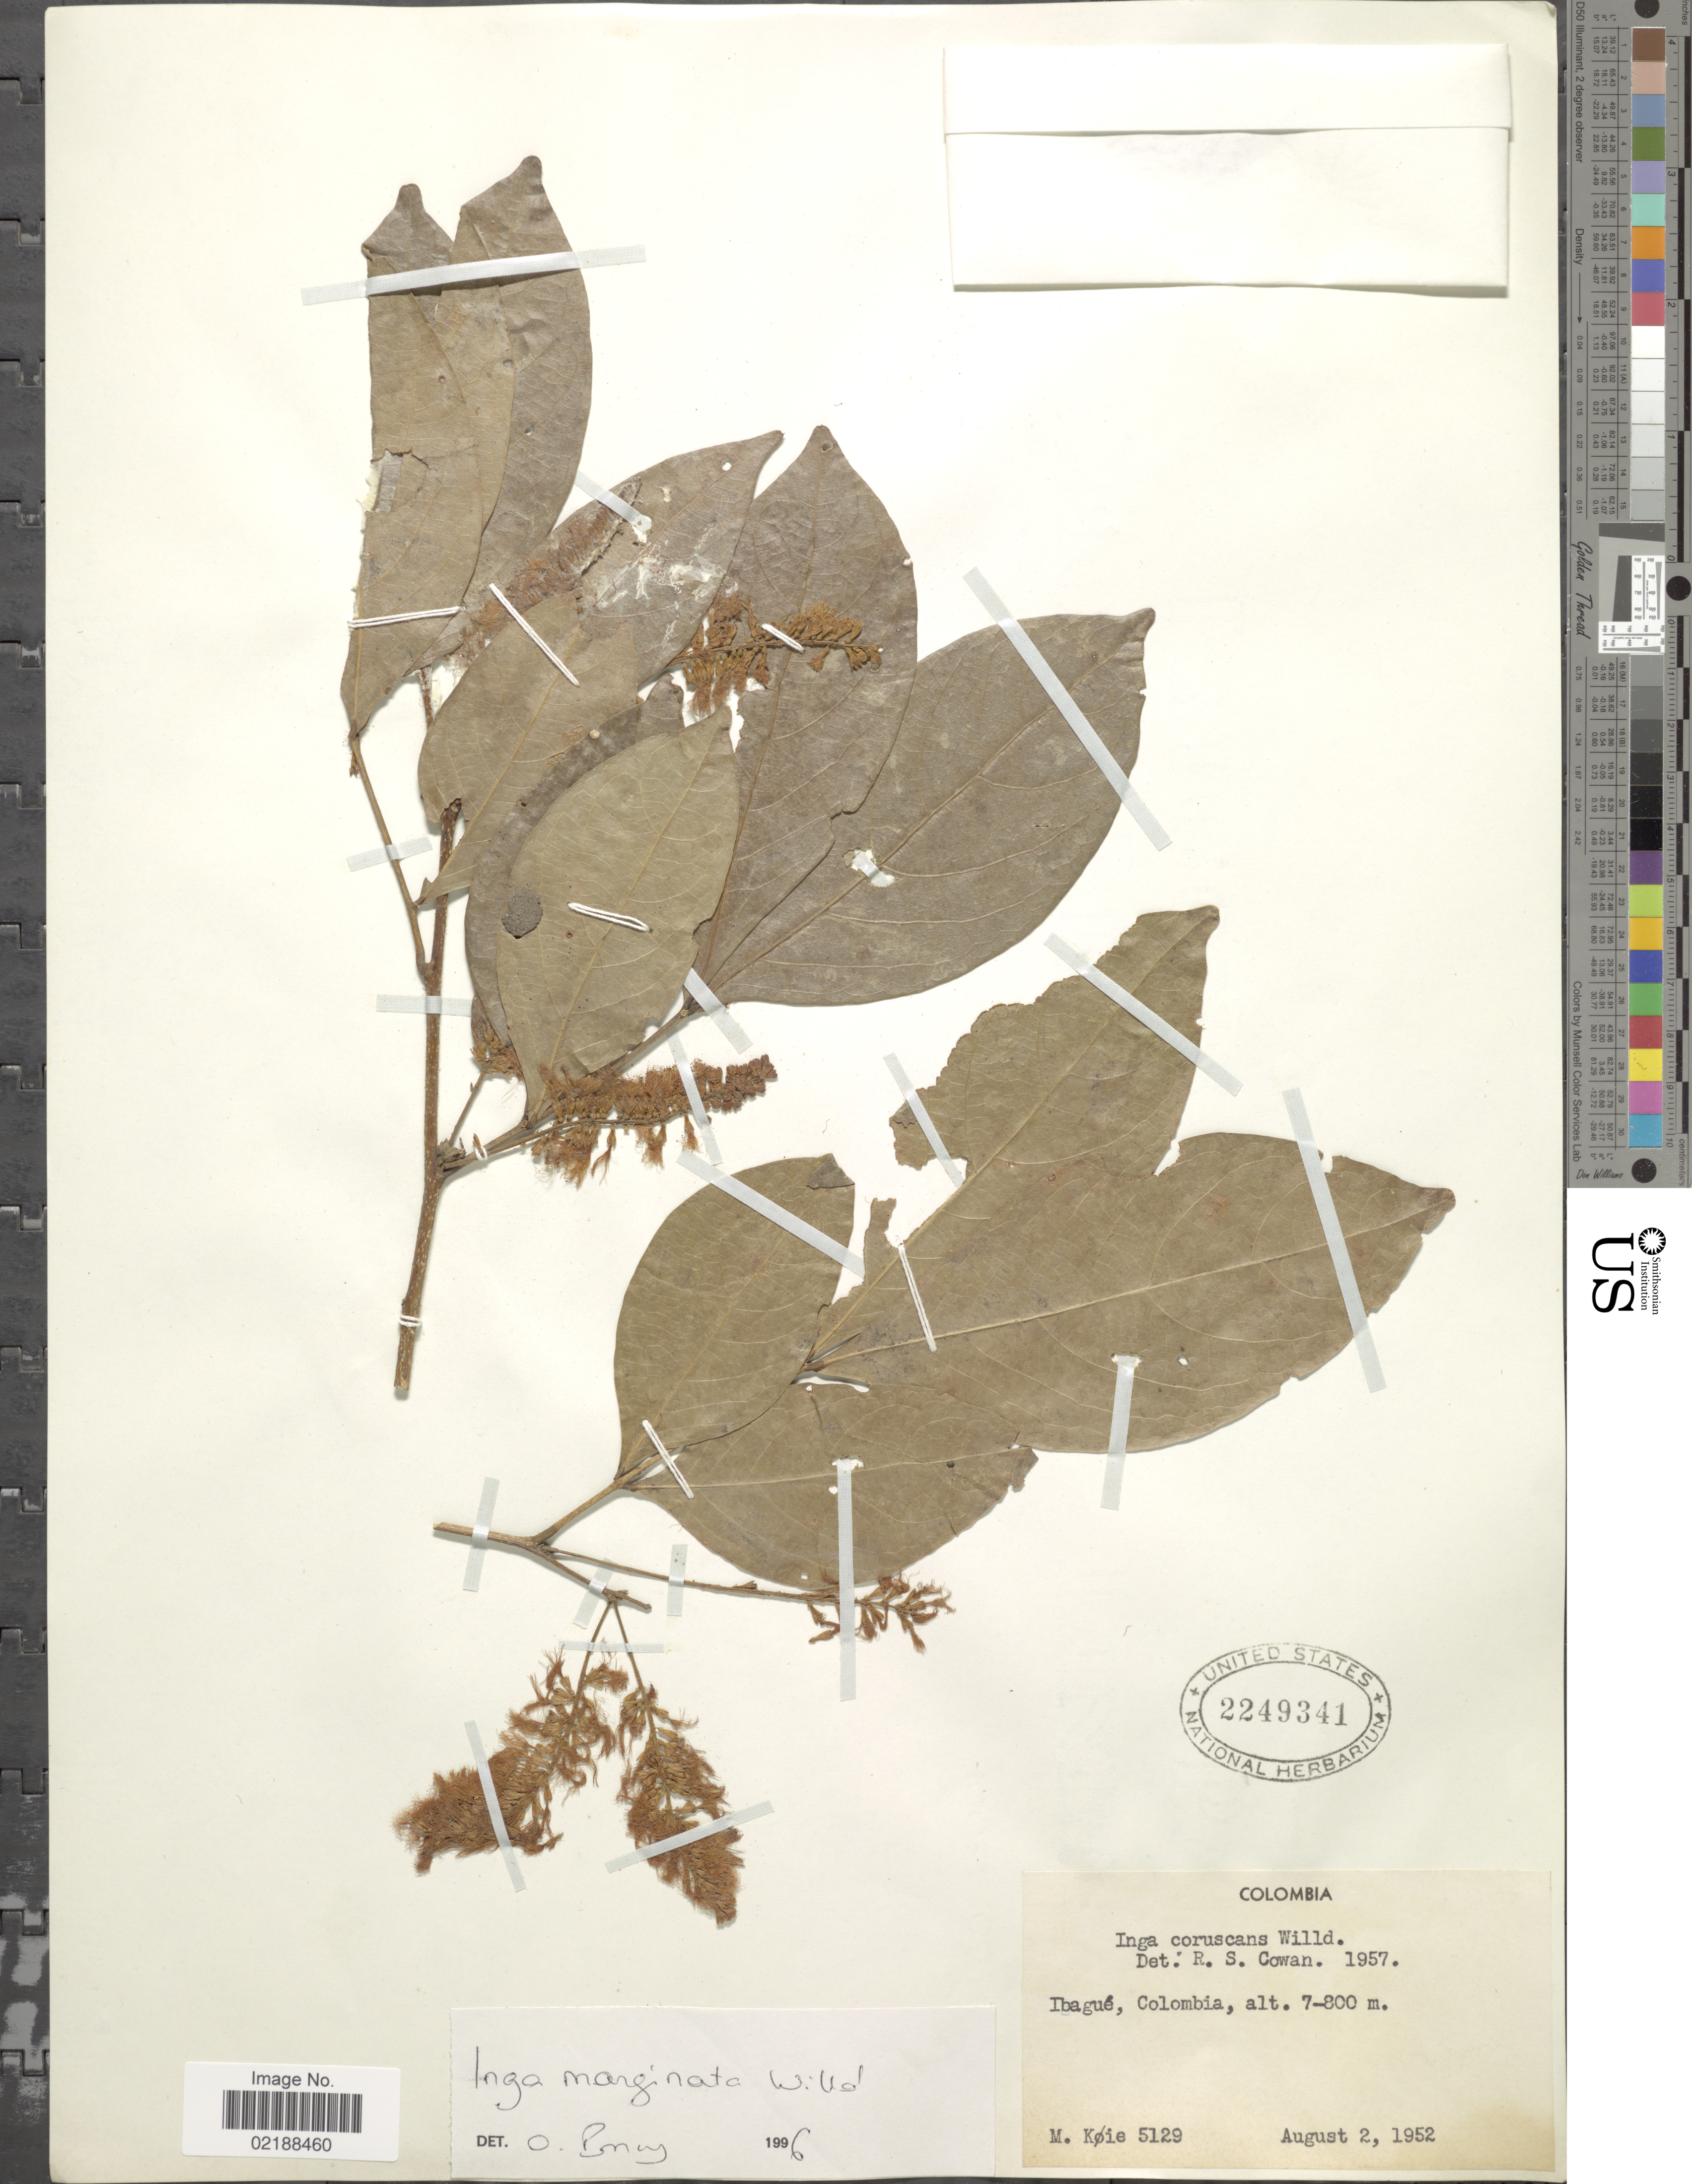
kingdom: Plantae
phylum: Tracheophyta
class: Magnoliopsida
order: Fabales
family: Fabaceae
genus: Inga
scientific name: Inga marginata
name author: Willd.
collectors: M. Köie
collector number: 5129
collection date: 1952-08-02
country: Colombia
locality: Ibagué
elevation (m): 700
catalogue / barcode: US 2249341